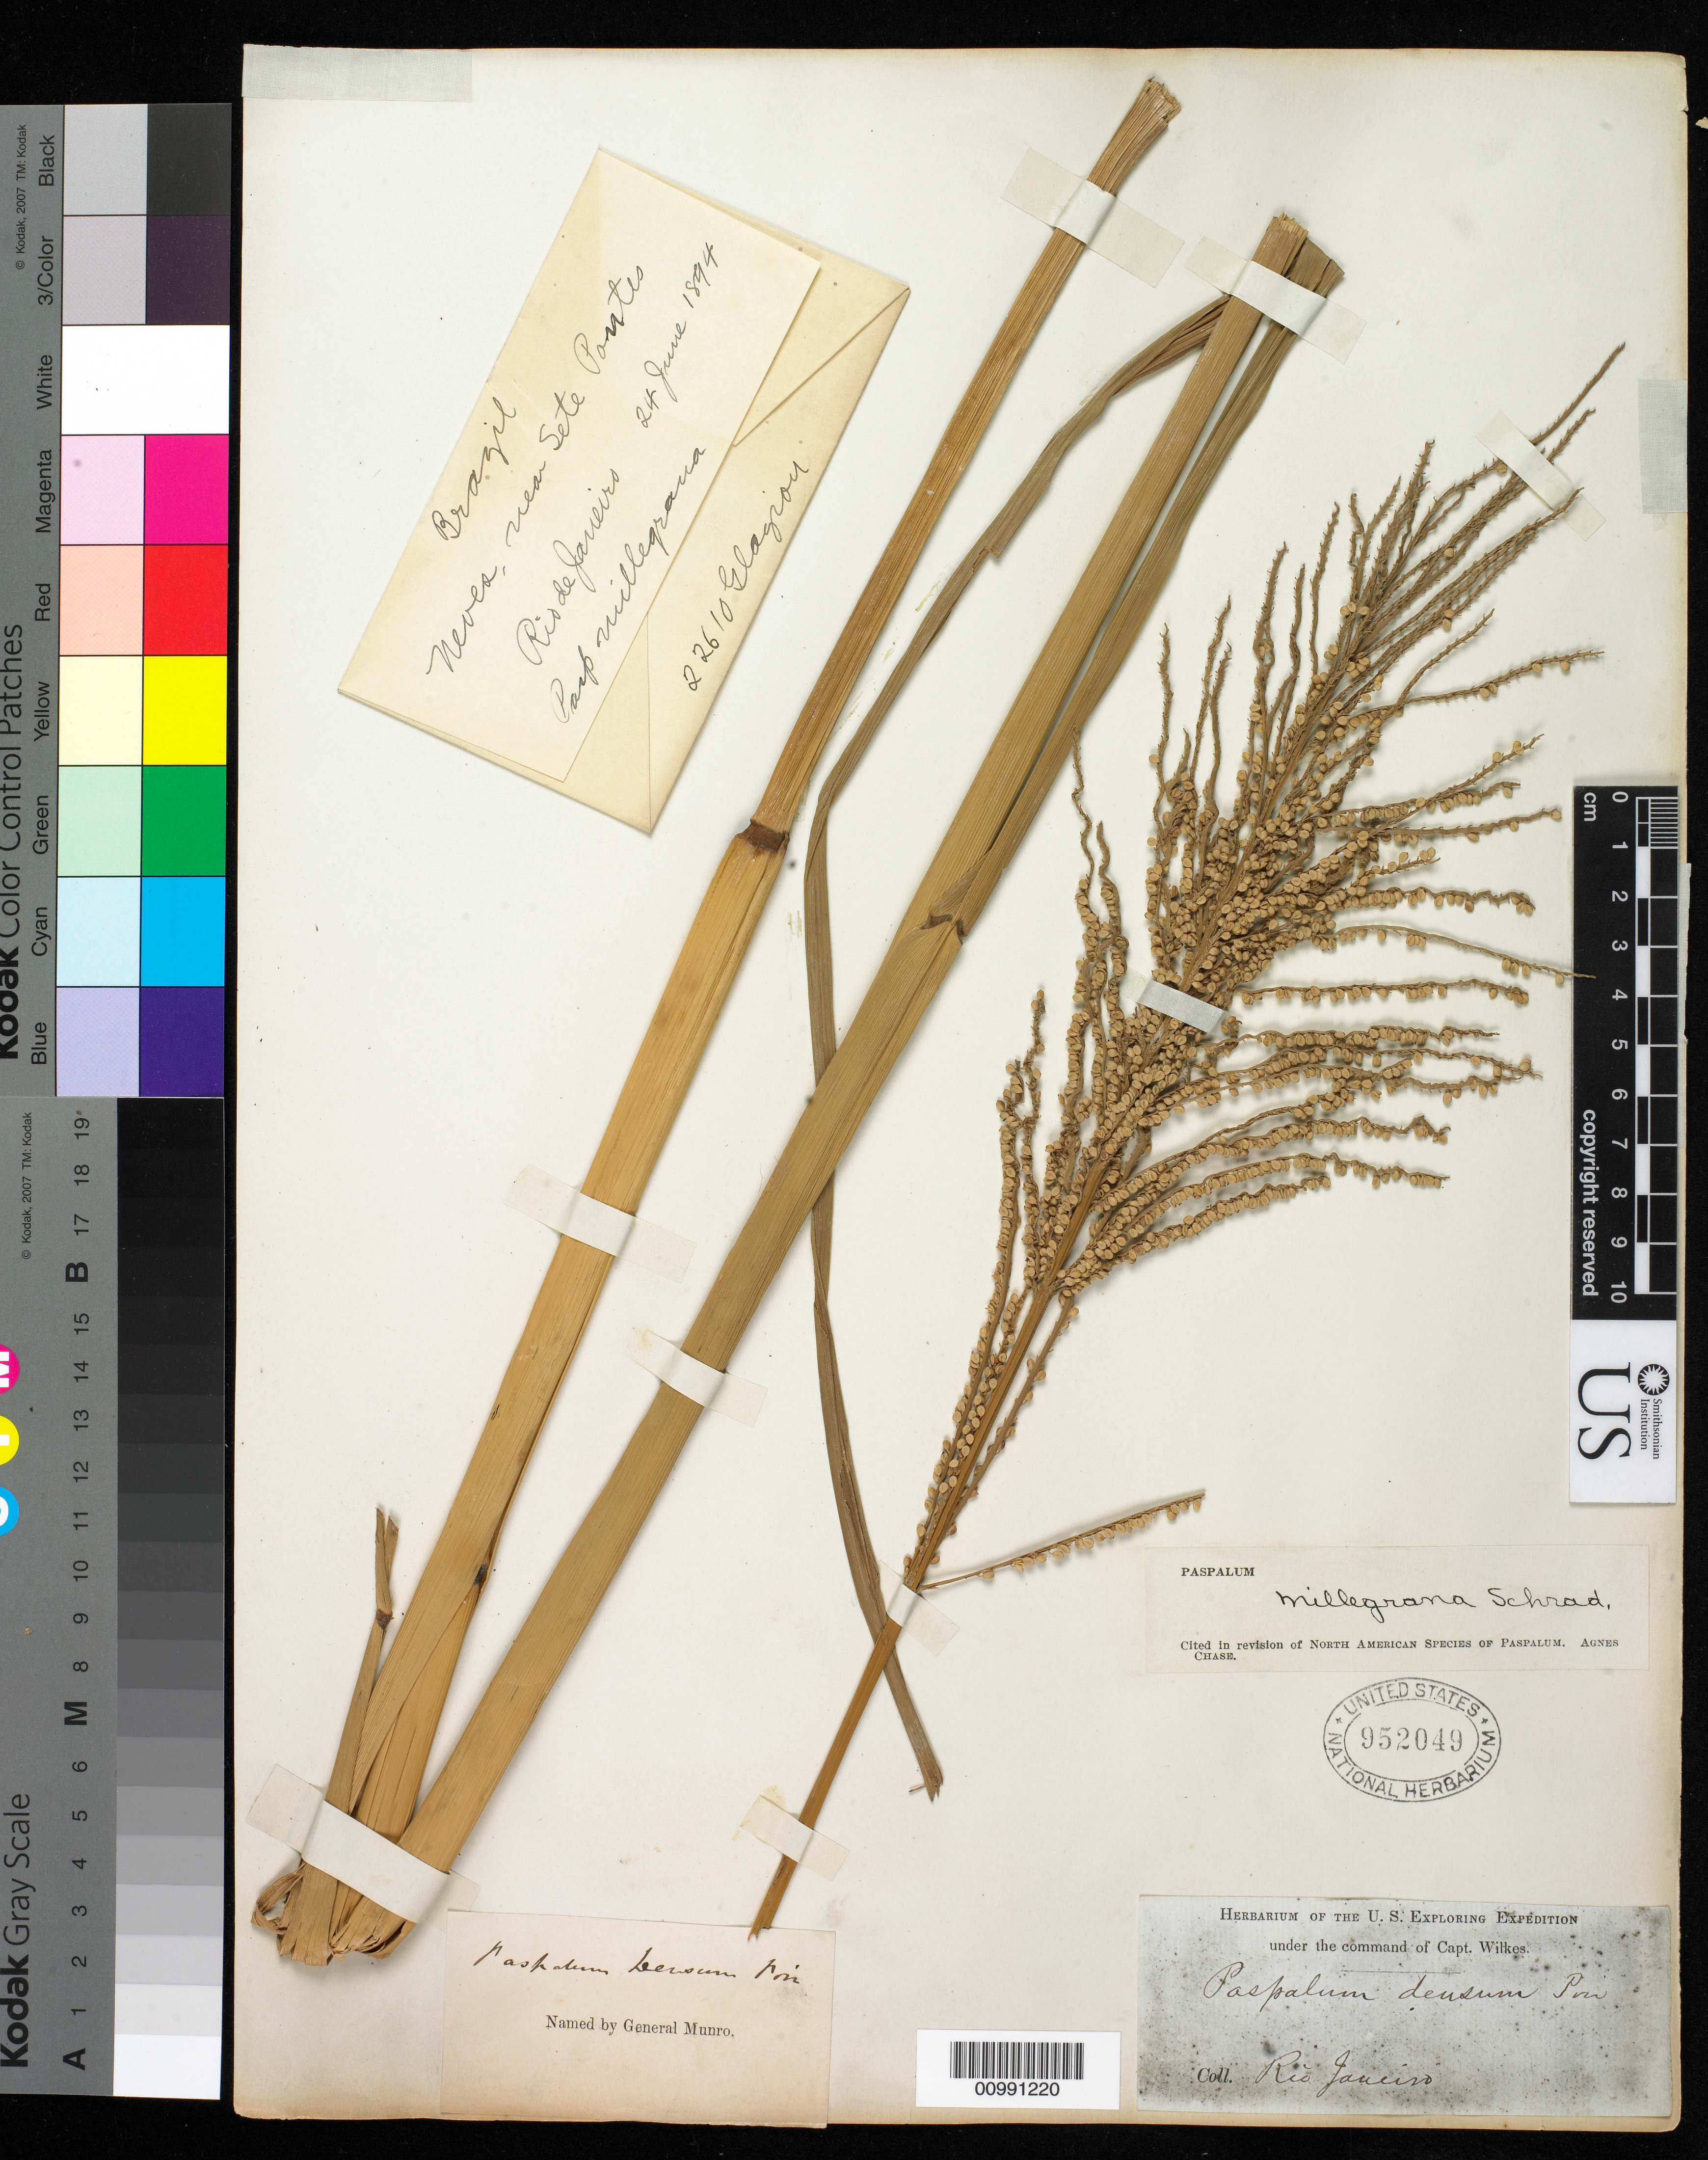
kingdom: Plantae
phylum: Tracheophyta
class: Liliopsida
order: Poales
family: Poaceae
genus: Paspalum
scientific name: Paspalum millegrana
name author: Schrad.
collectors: Wilkes Explor. Exped.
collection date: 1838/1842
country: Brazil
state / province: Rio de Janeiro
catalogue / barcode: US 952049